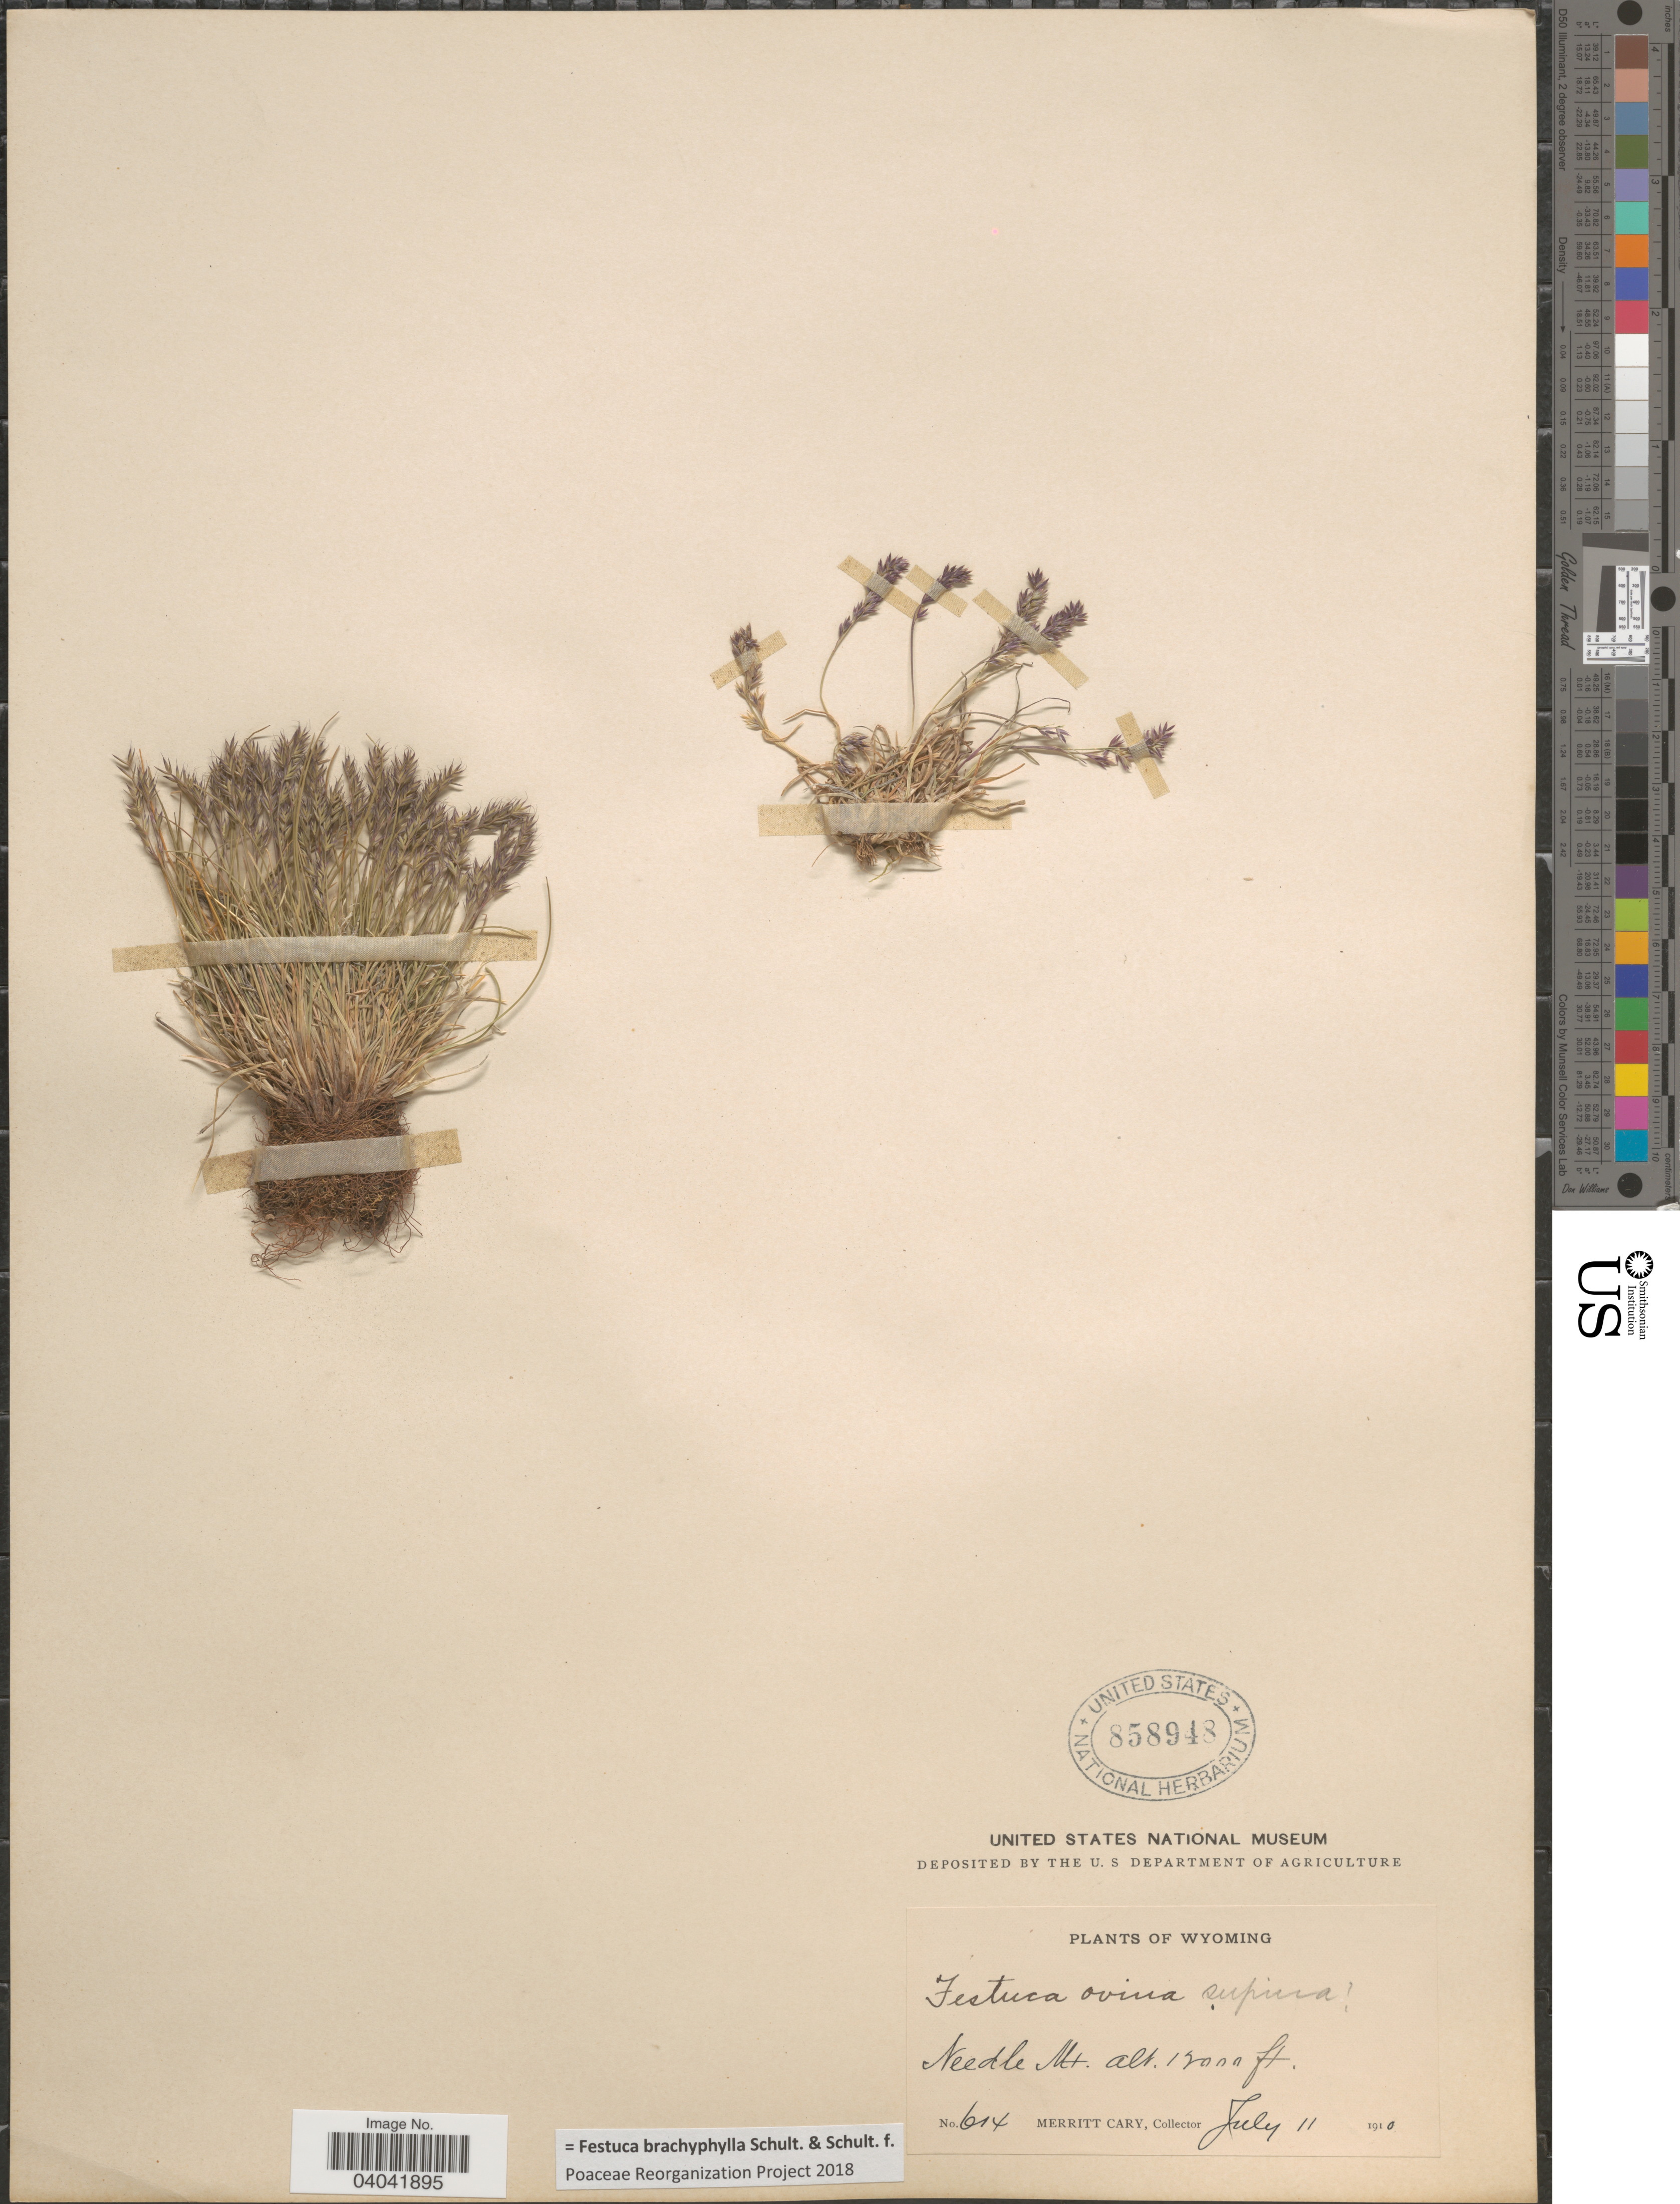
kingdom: Plantae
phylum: Tracheophyta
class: Liliopsida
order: Poales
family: Poaceae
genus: Festuca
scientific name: Festuca brachyphylla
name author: Schult. & Schult. f.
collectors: M. Cary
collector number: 614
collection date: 1910-07-11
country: United States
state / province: Wyoming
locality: Needle Mt.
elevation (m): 3658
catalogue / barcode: US 858948